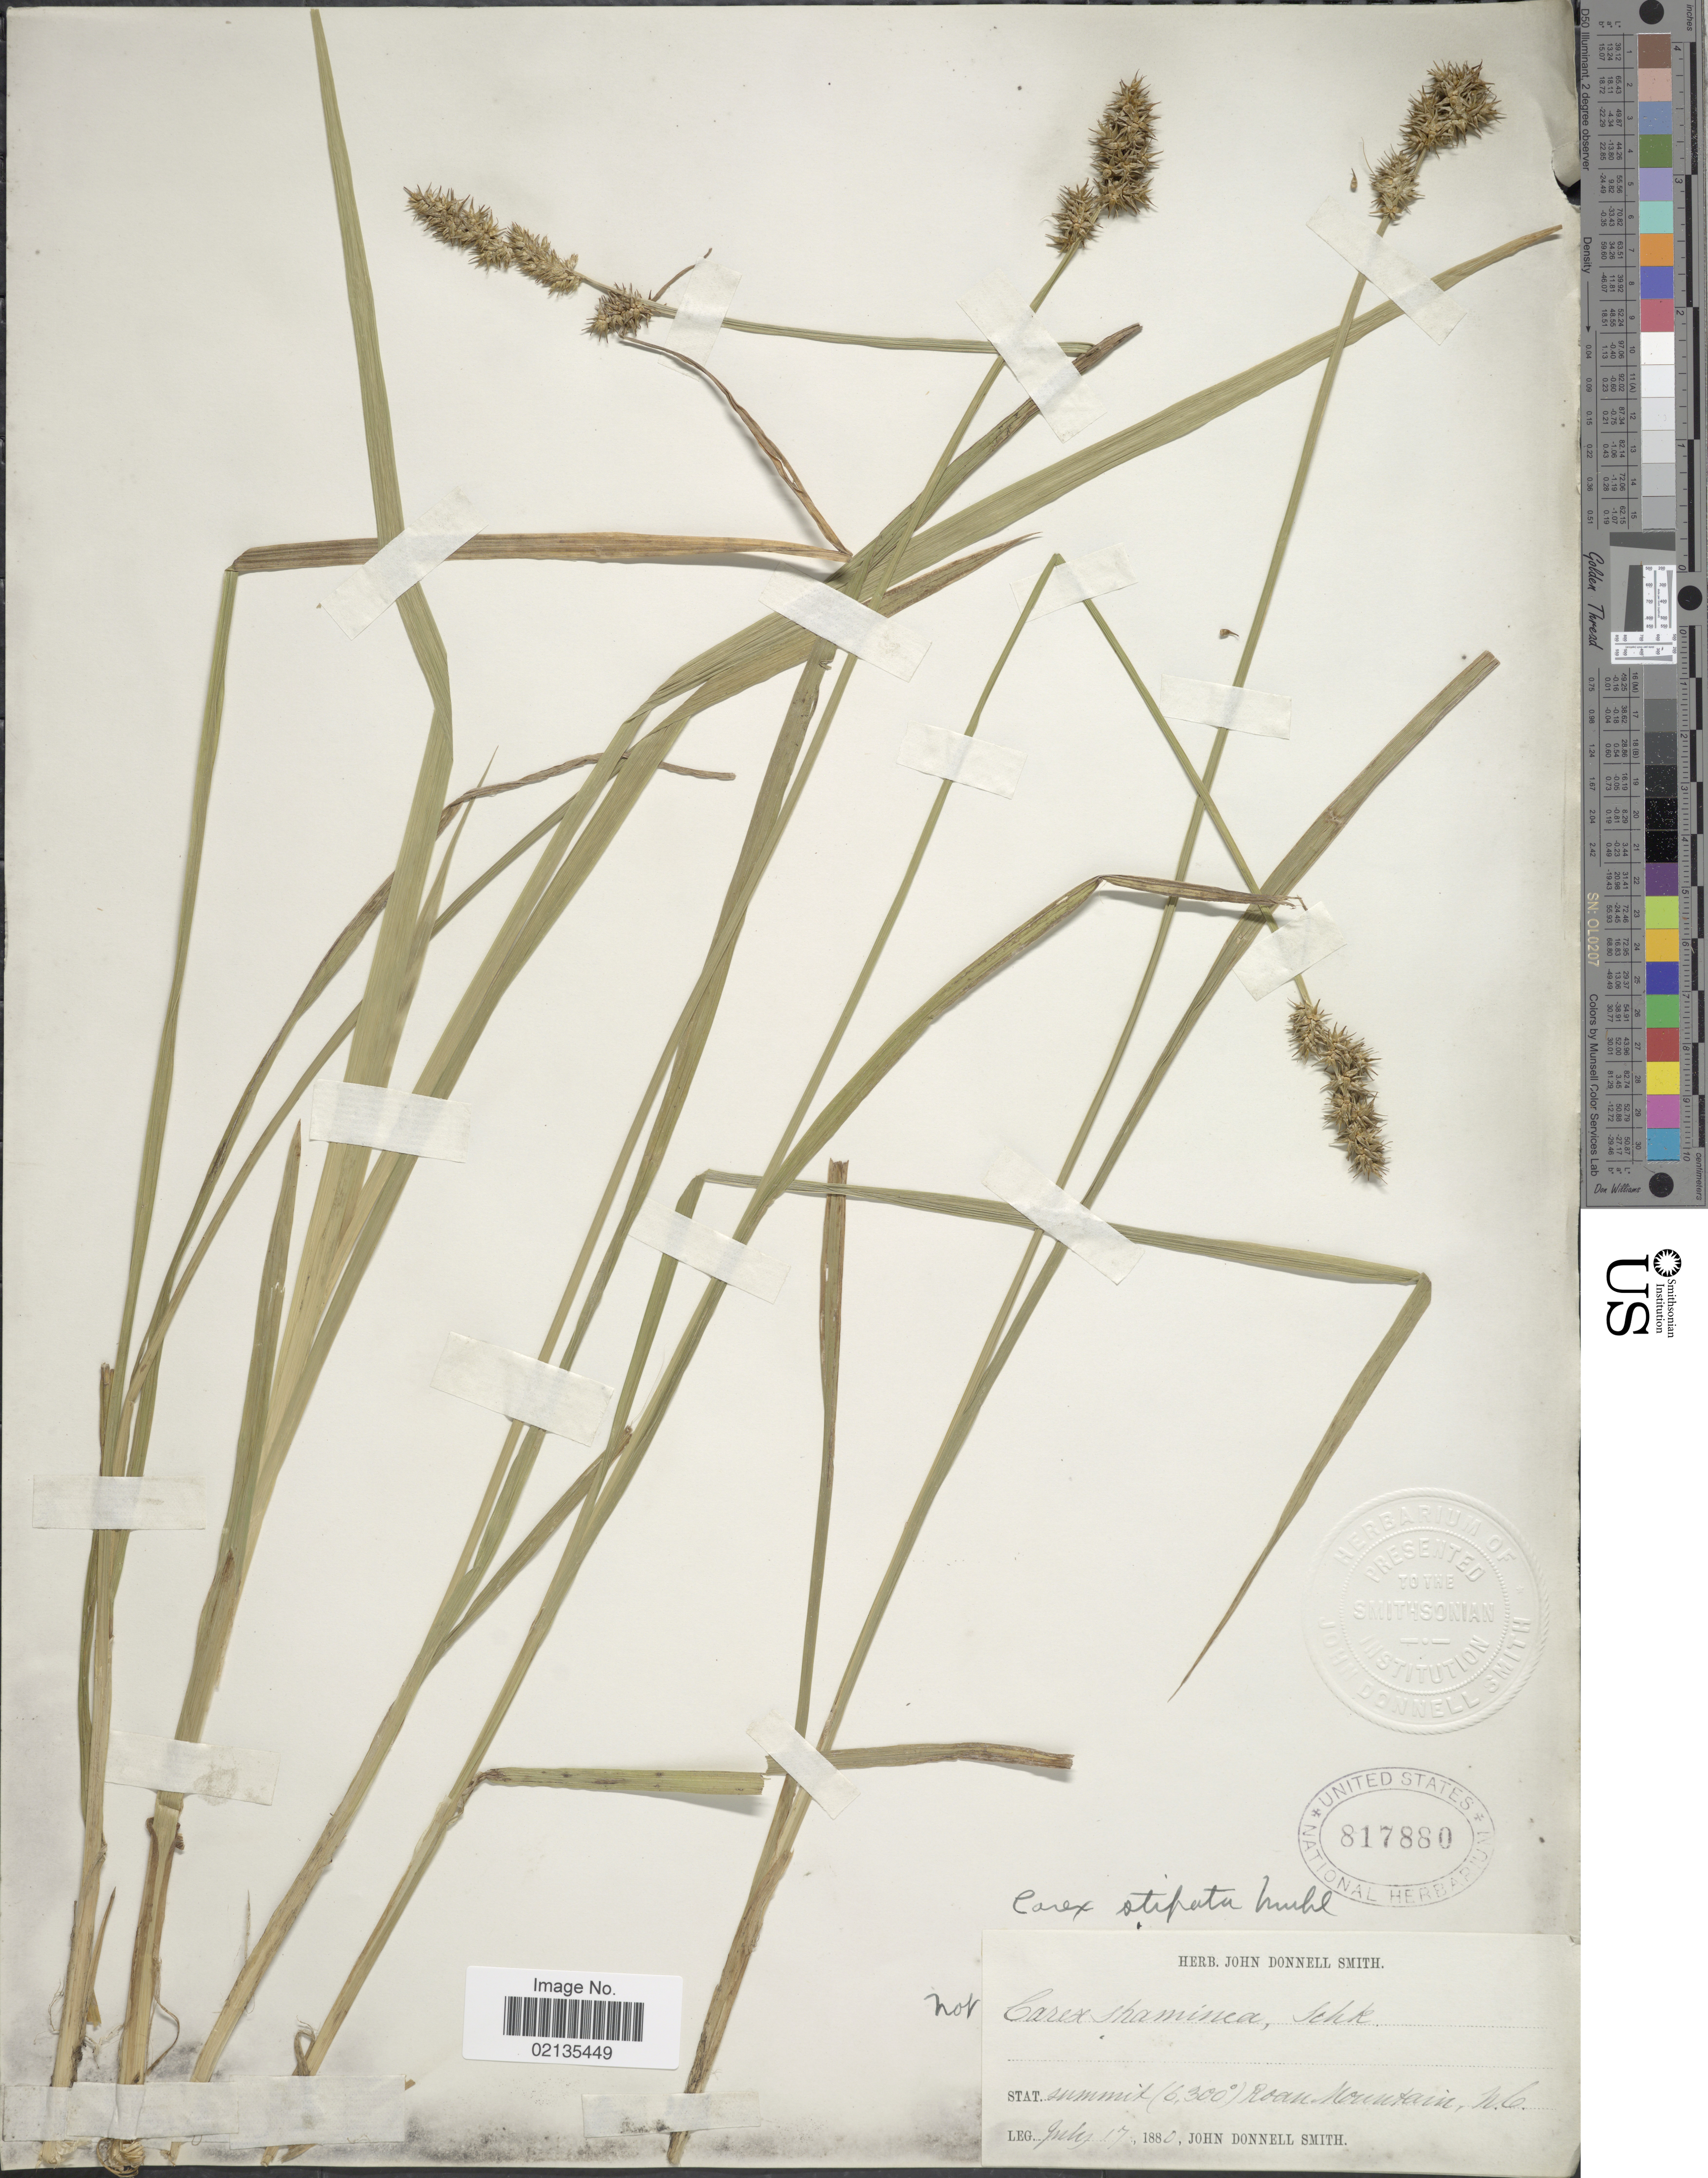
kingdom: Plantae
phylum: Tracheophyta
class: Liliopsida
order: Poales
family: Cyperaceae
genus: Carex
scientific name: Carex stipata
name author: Muhl. ex Willd.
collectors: J. Donnell Smith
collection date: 1880-07-17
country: United States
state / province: North Carolina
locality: Summit, Roan Mountain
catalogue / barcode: US 817880